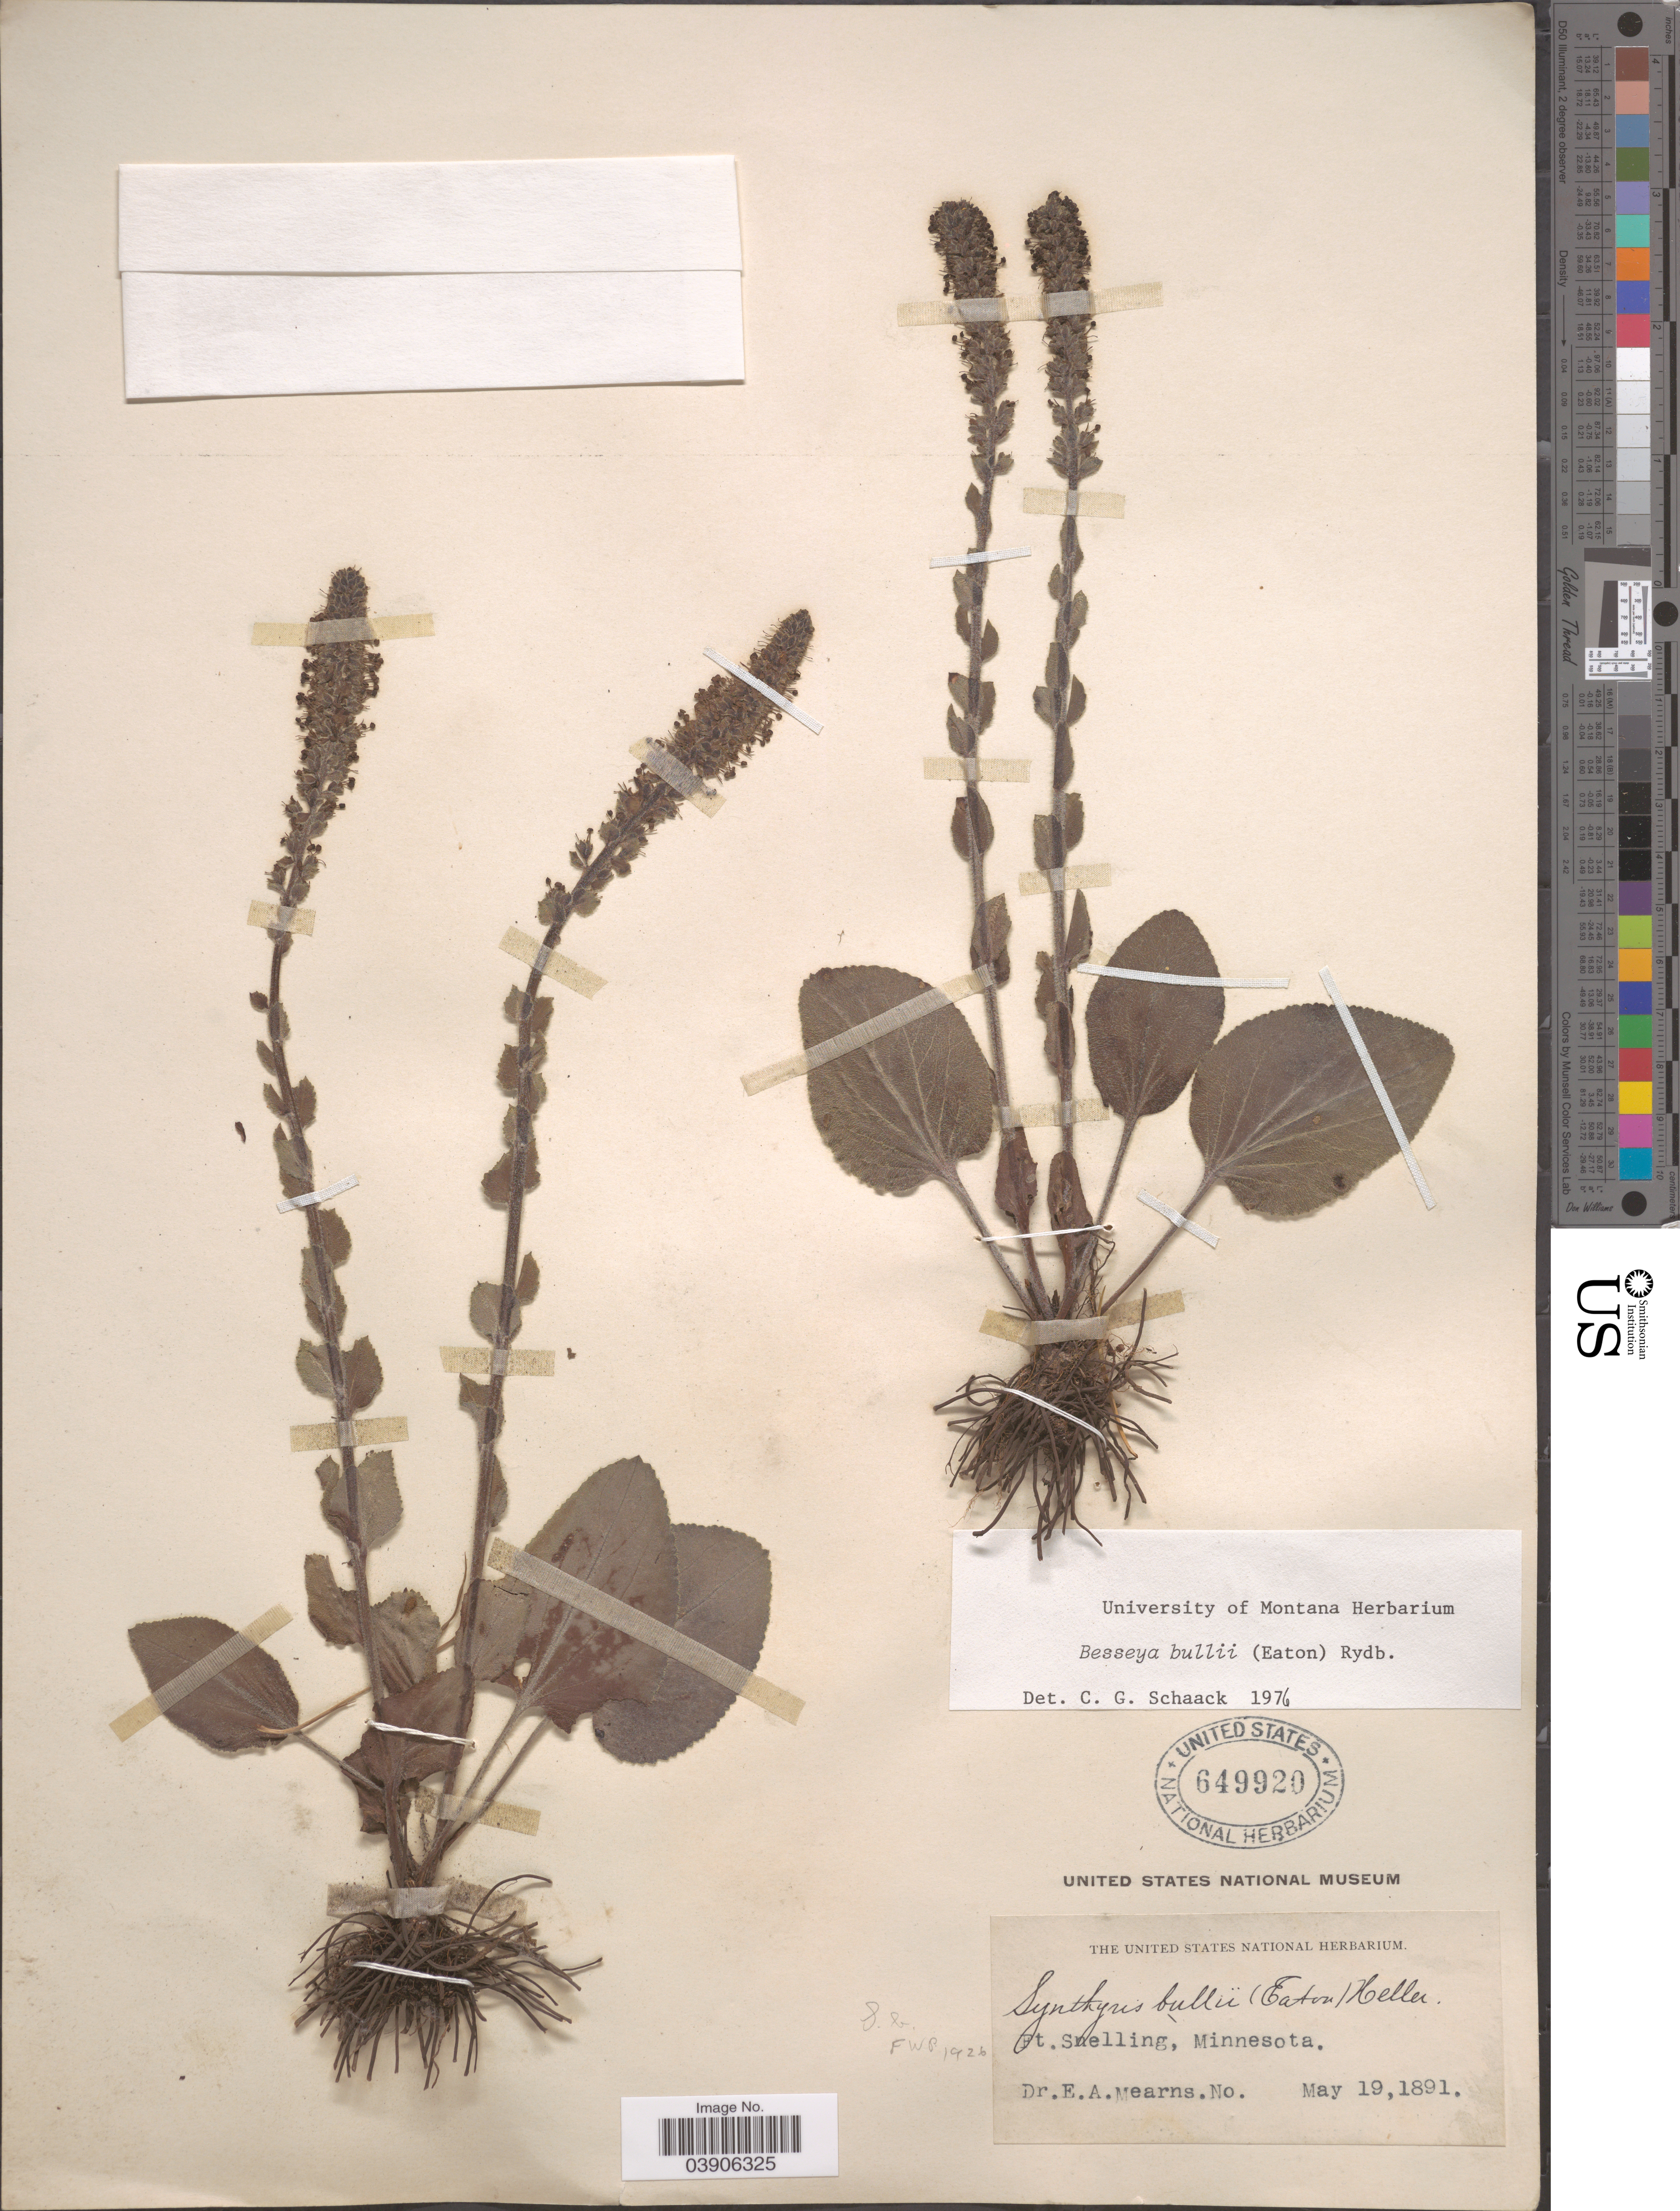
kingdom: Plantae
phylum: Tracheophyta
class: Magnoliopsida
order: Lamiales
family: Plantaginaceae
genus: Synthyris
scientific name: Synthyris bullii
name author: (Eaton) A. Heller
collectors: E. A. Mearns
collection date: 1891-05-19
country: United States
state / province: Minnesota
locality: Ft. Snelling.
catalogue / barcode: US 649920